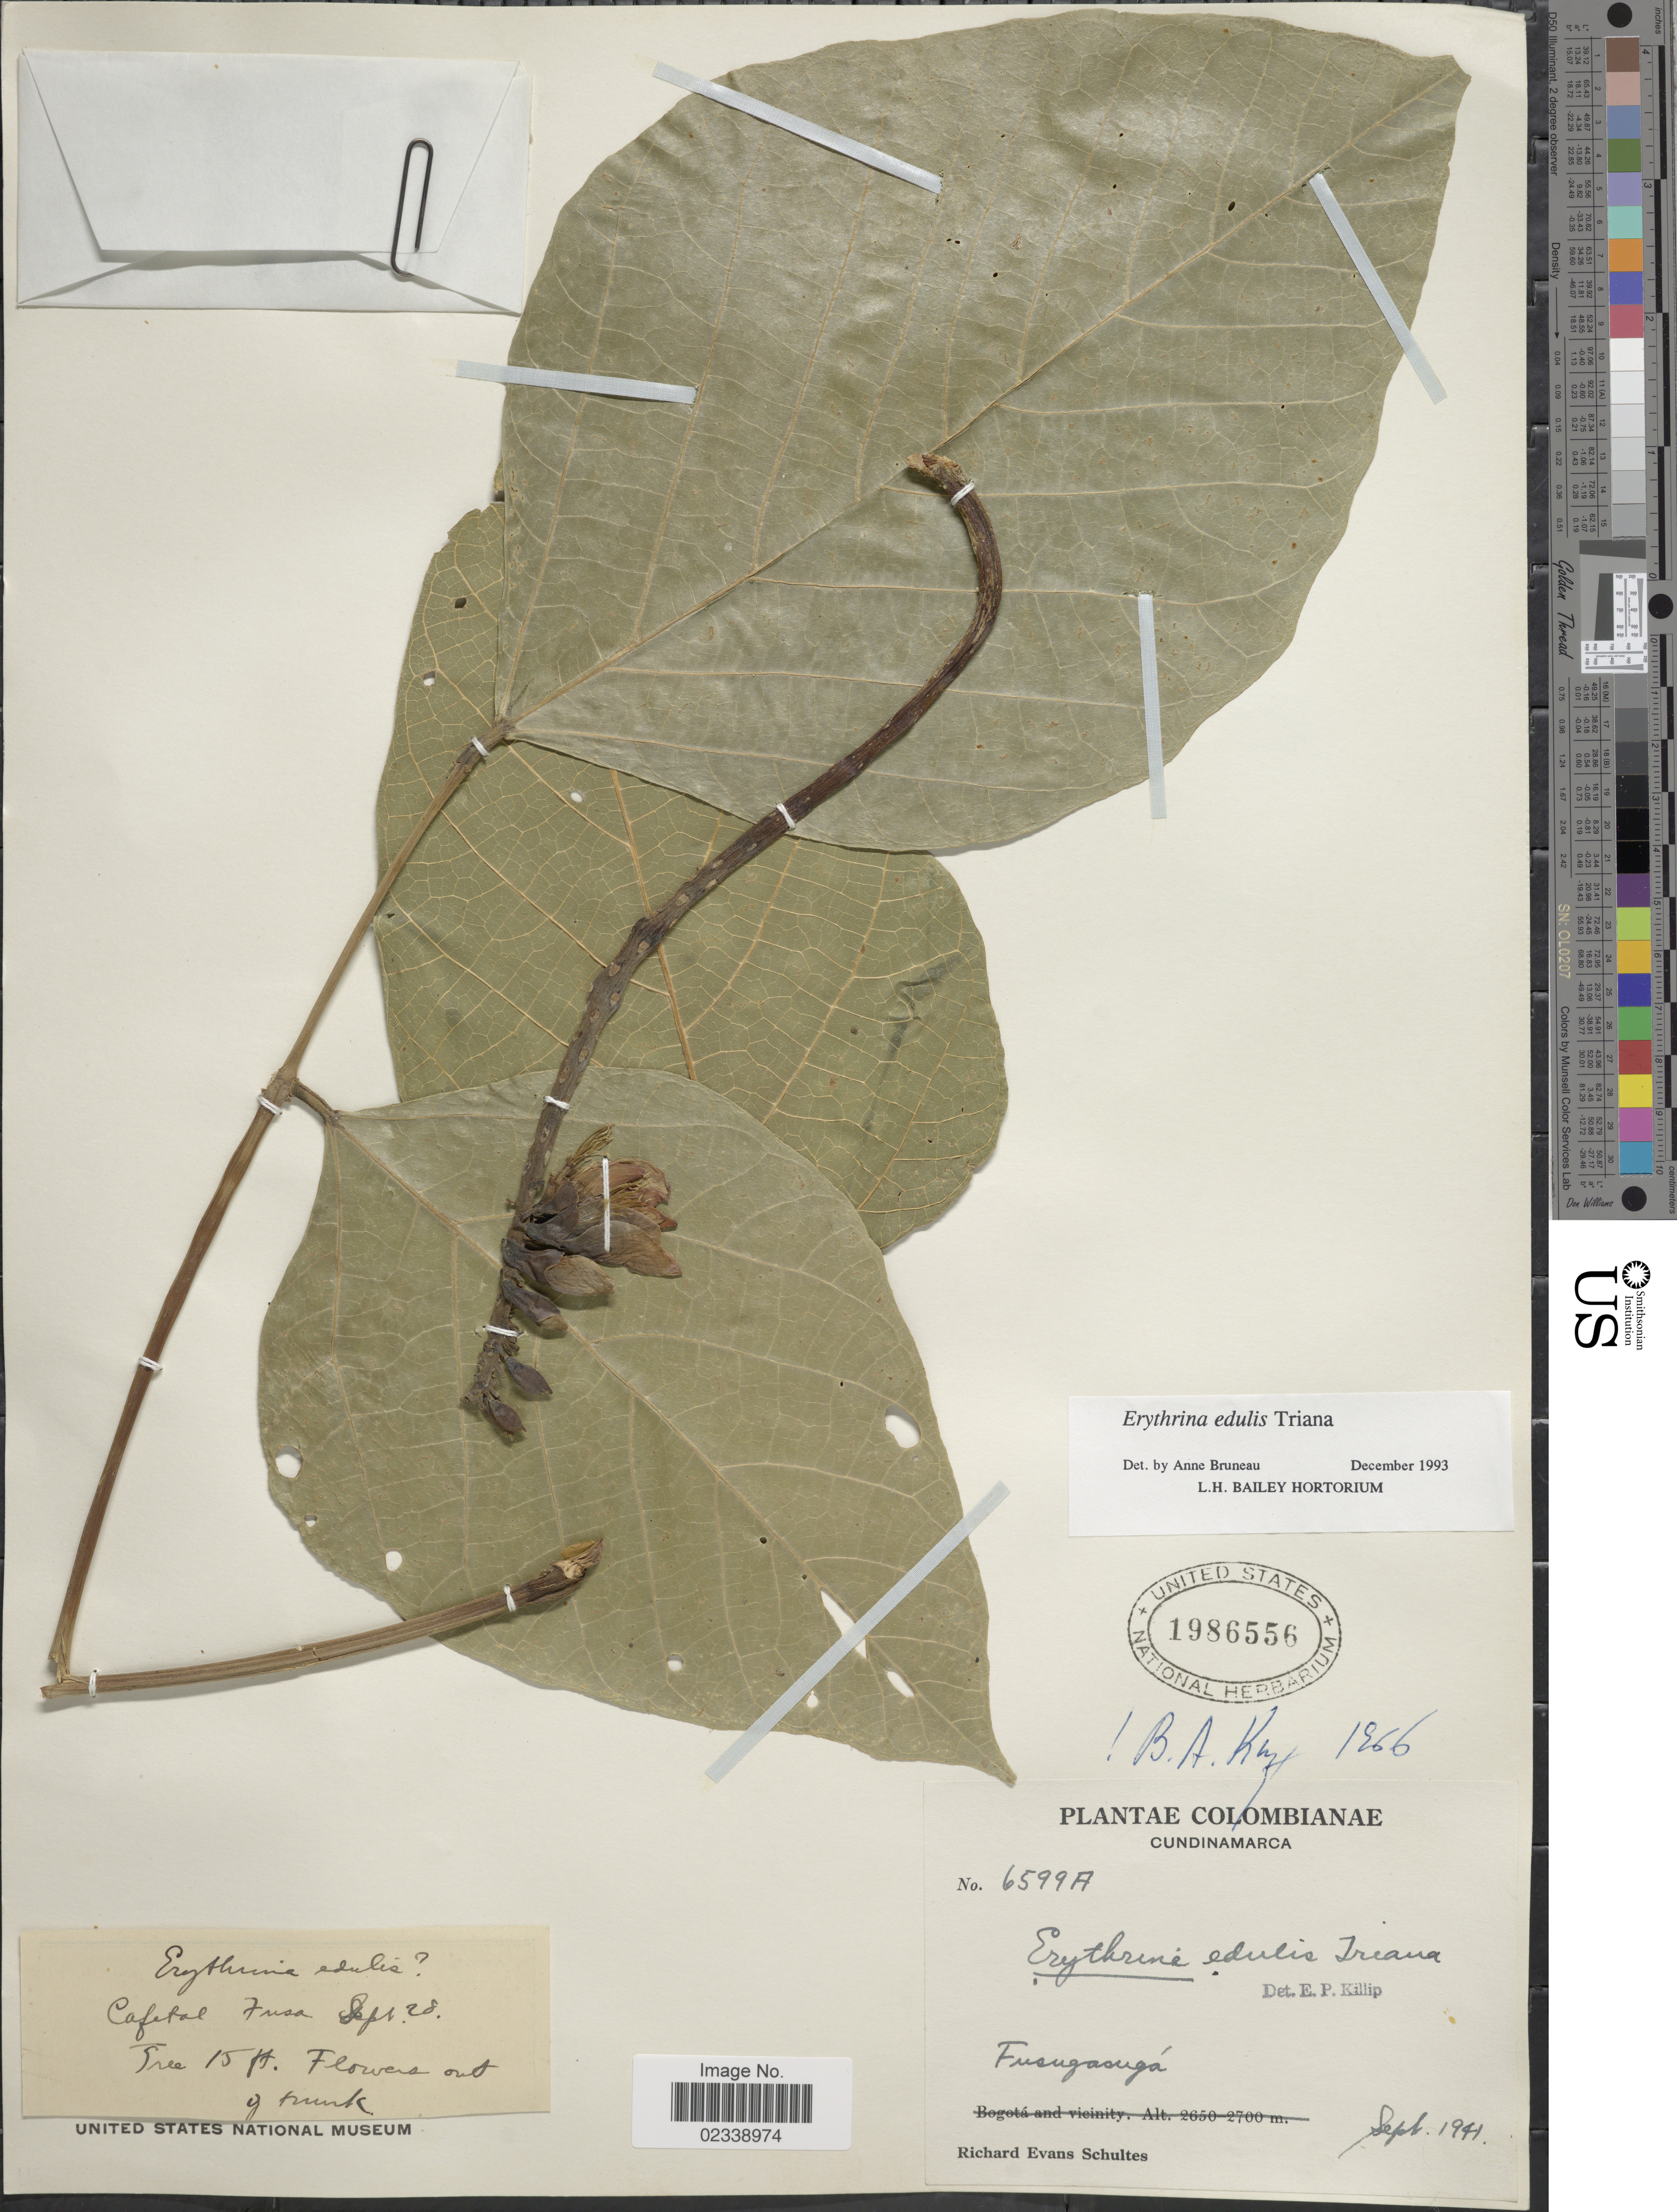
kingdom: Plantae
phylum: Tracheophyta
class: Magnoliopsida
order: Fabales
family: Fabaceae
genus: Erythrina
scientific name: Erythrina edulis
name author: Triana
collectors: R. E. Schultes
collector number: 6599A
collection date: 1941-09-28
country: Colombia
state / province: Cundinamarca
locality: Colombianae, Fusugasuga, Cafetal Fusa [interpreted].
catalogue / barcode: US 1986556